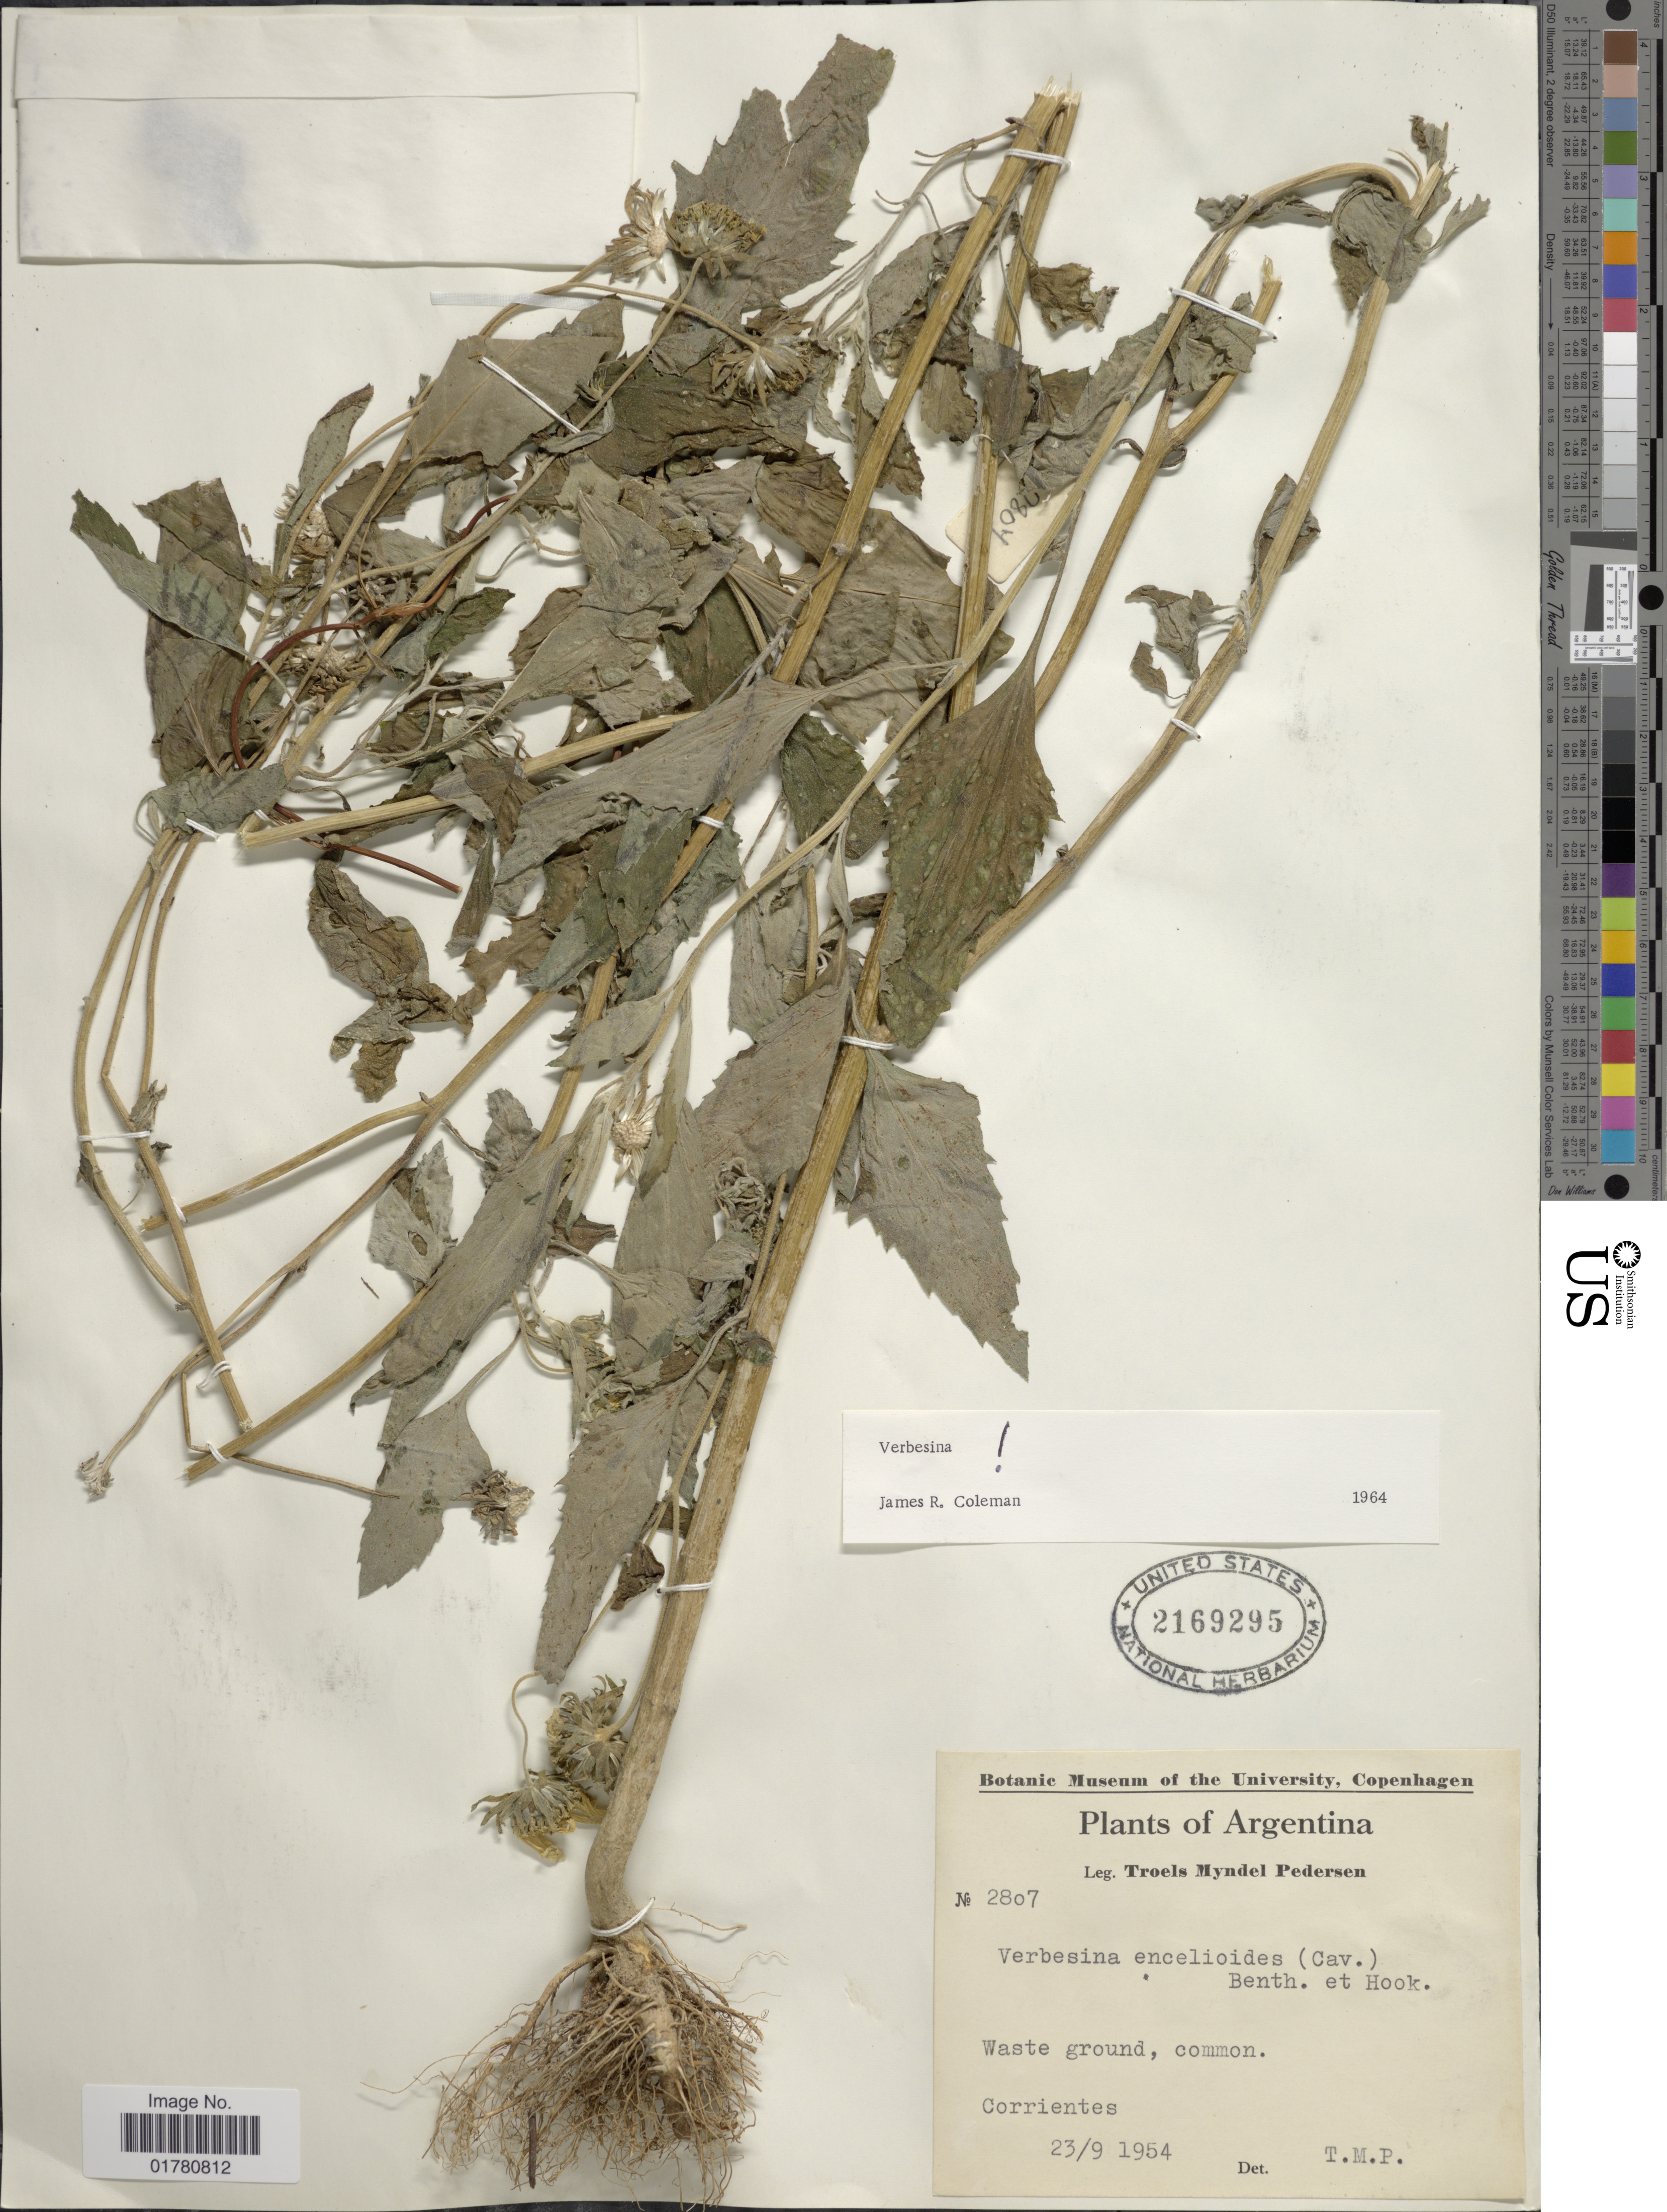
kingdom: Plantae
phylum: Tracheophyta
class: Magnoliopsida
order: Asterales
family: Asteraceae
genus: Verbesina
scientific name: Verbesina encelioides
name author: (Cav.) Benth. & Hook. ex A. Gray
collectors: T. Pederson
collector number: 2807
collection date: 1954-09-23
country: Argentina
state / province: Corrientes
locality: Waste ground, common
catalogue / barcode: US 2169295